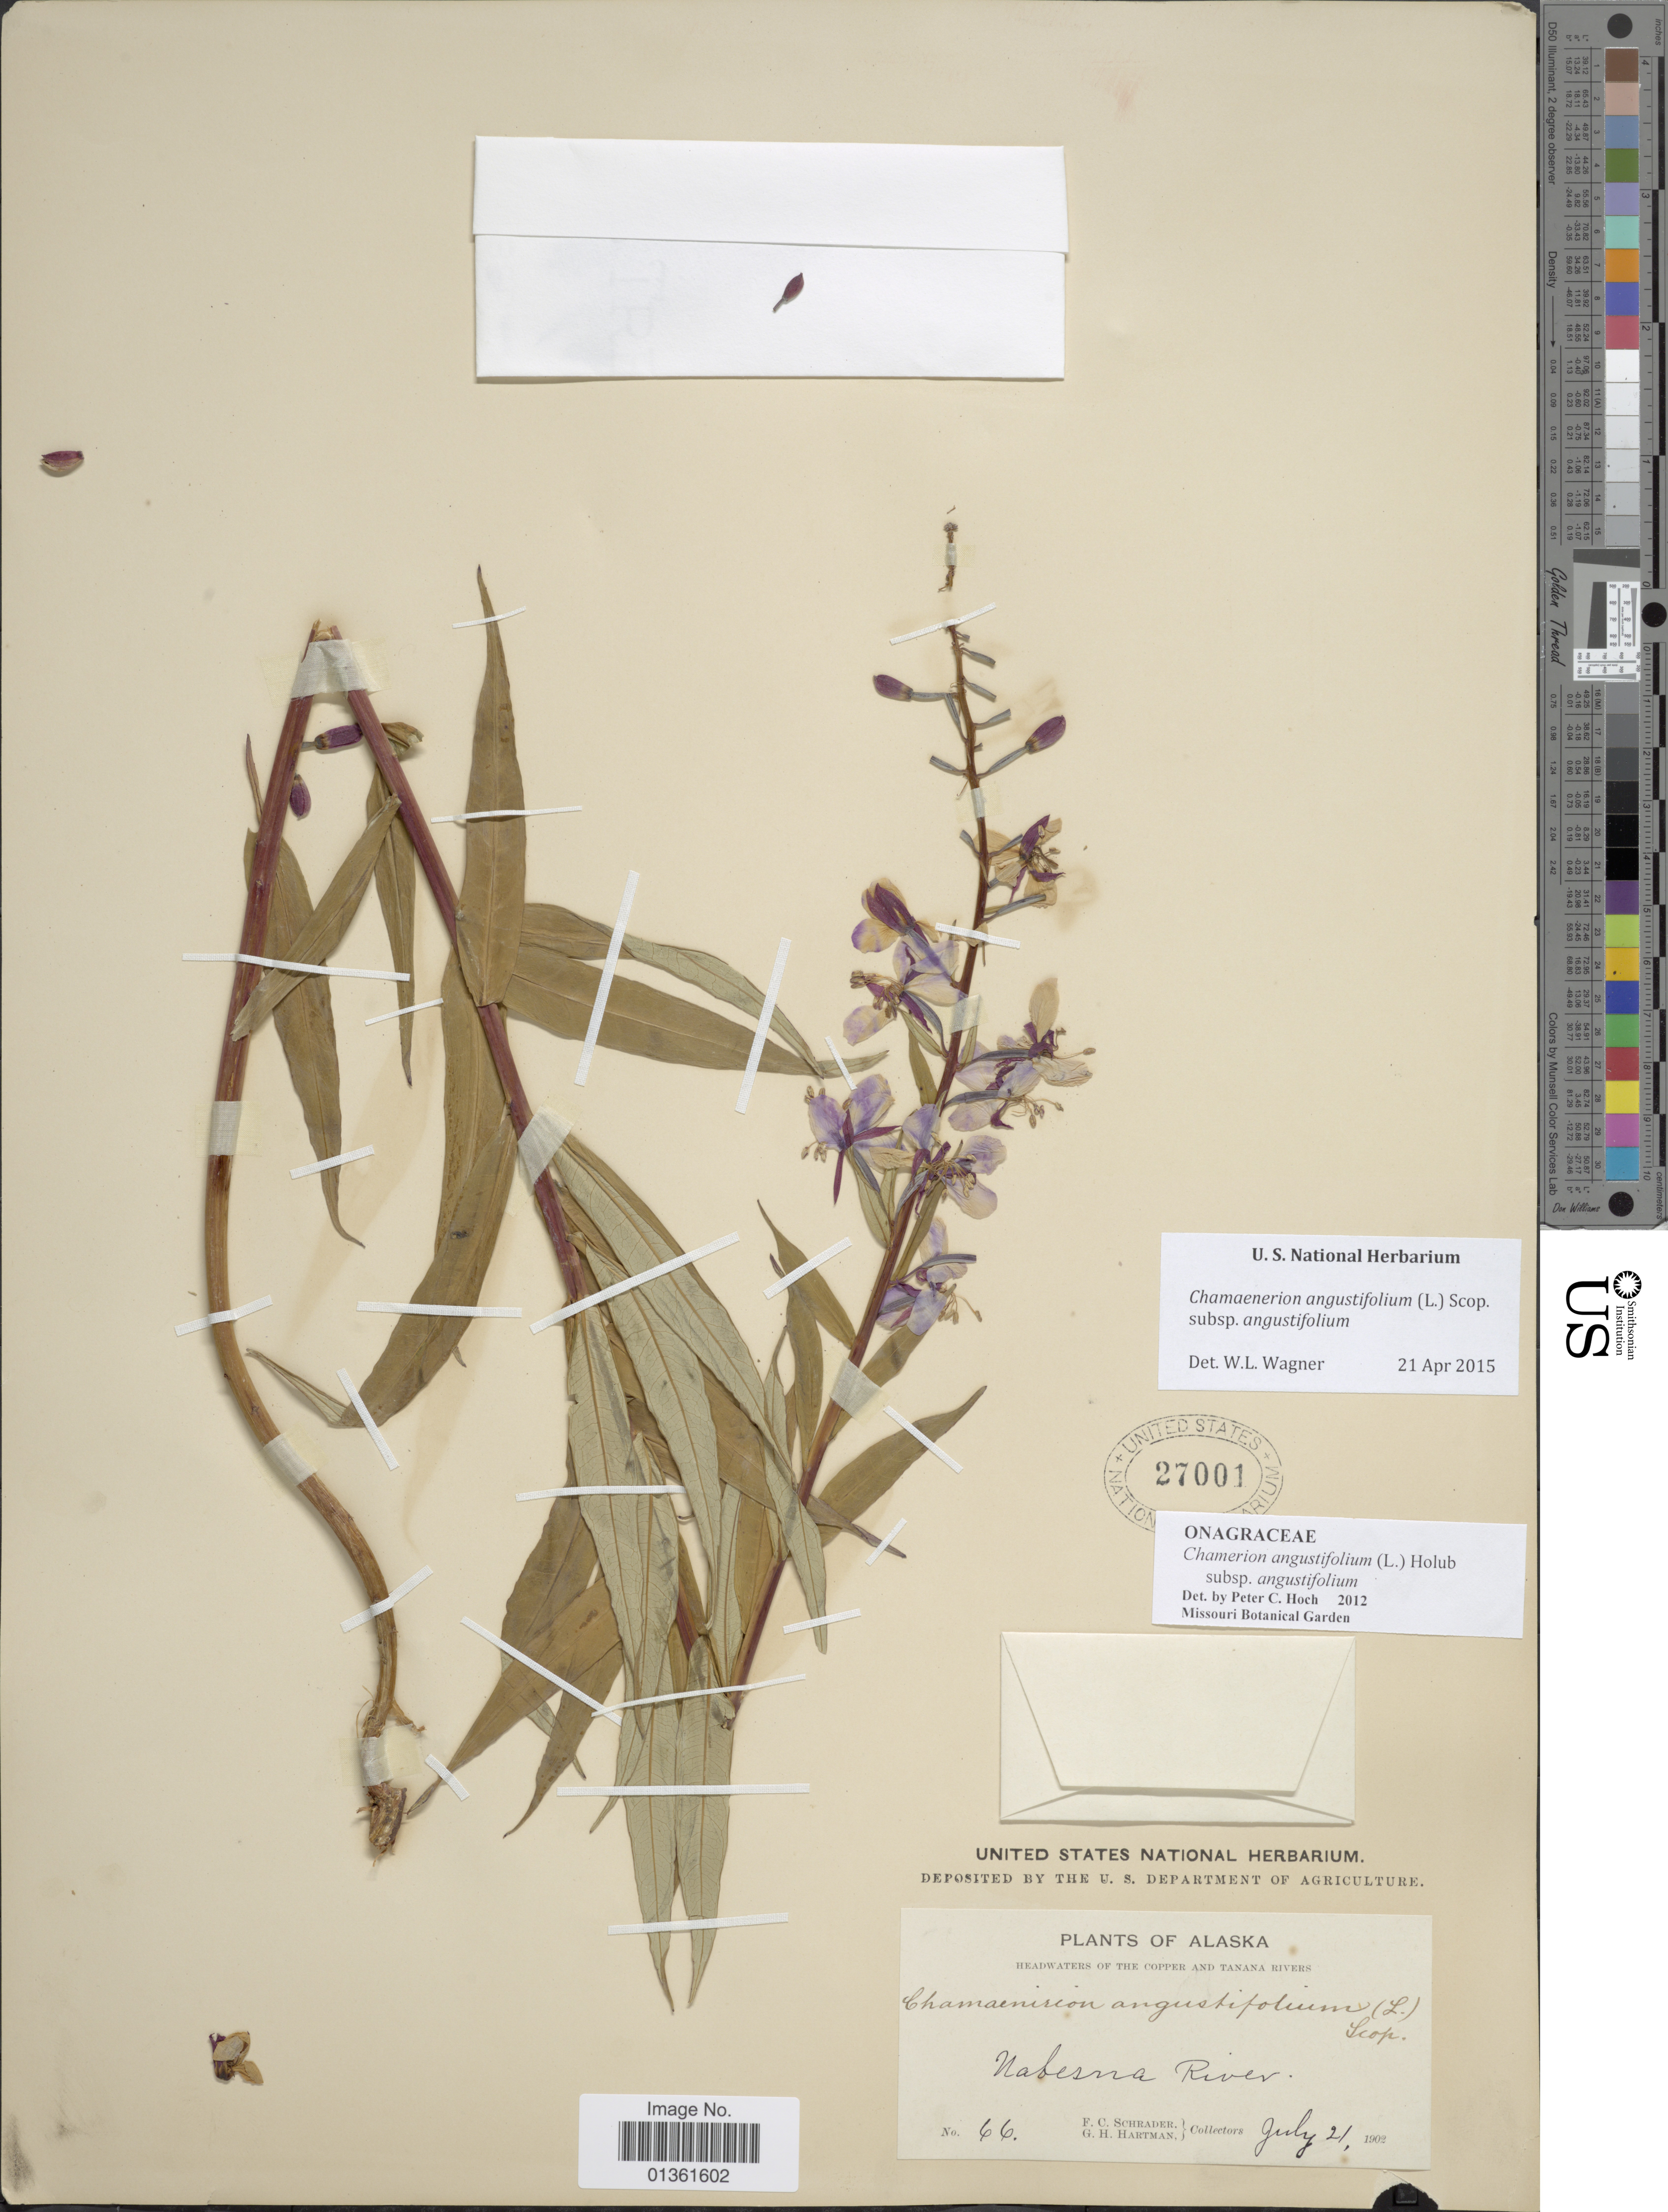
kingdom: Plantae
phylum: Tracheophyta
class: Magnoliopsida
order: Myrtales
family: Onagraceae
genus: Chamaenerion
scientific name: Chamaenerion angustifolium subsp. angustifolium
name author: (L.) Scop.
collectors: F. C. Schrader & G. H. Hartman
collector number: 66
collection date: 1902-07-21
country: United States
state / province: Alaska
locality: Headwaters of the Copper and Tanana rivers. Nabesna River.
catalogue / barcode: US 27001